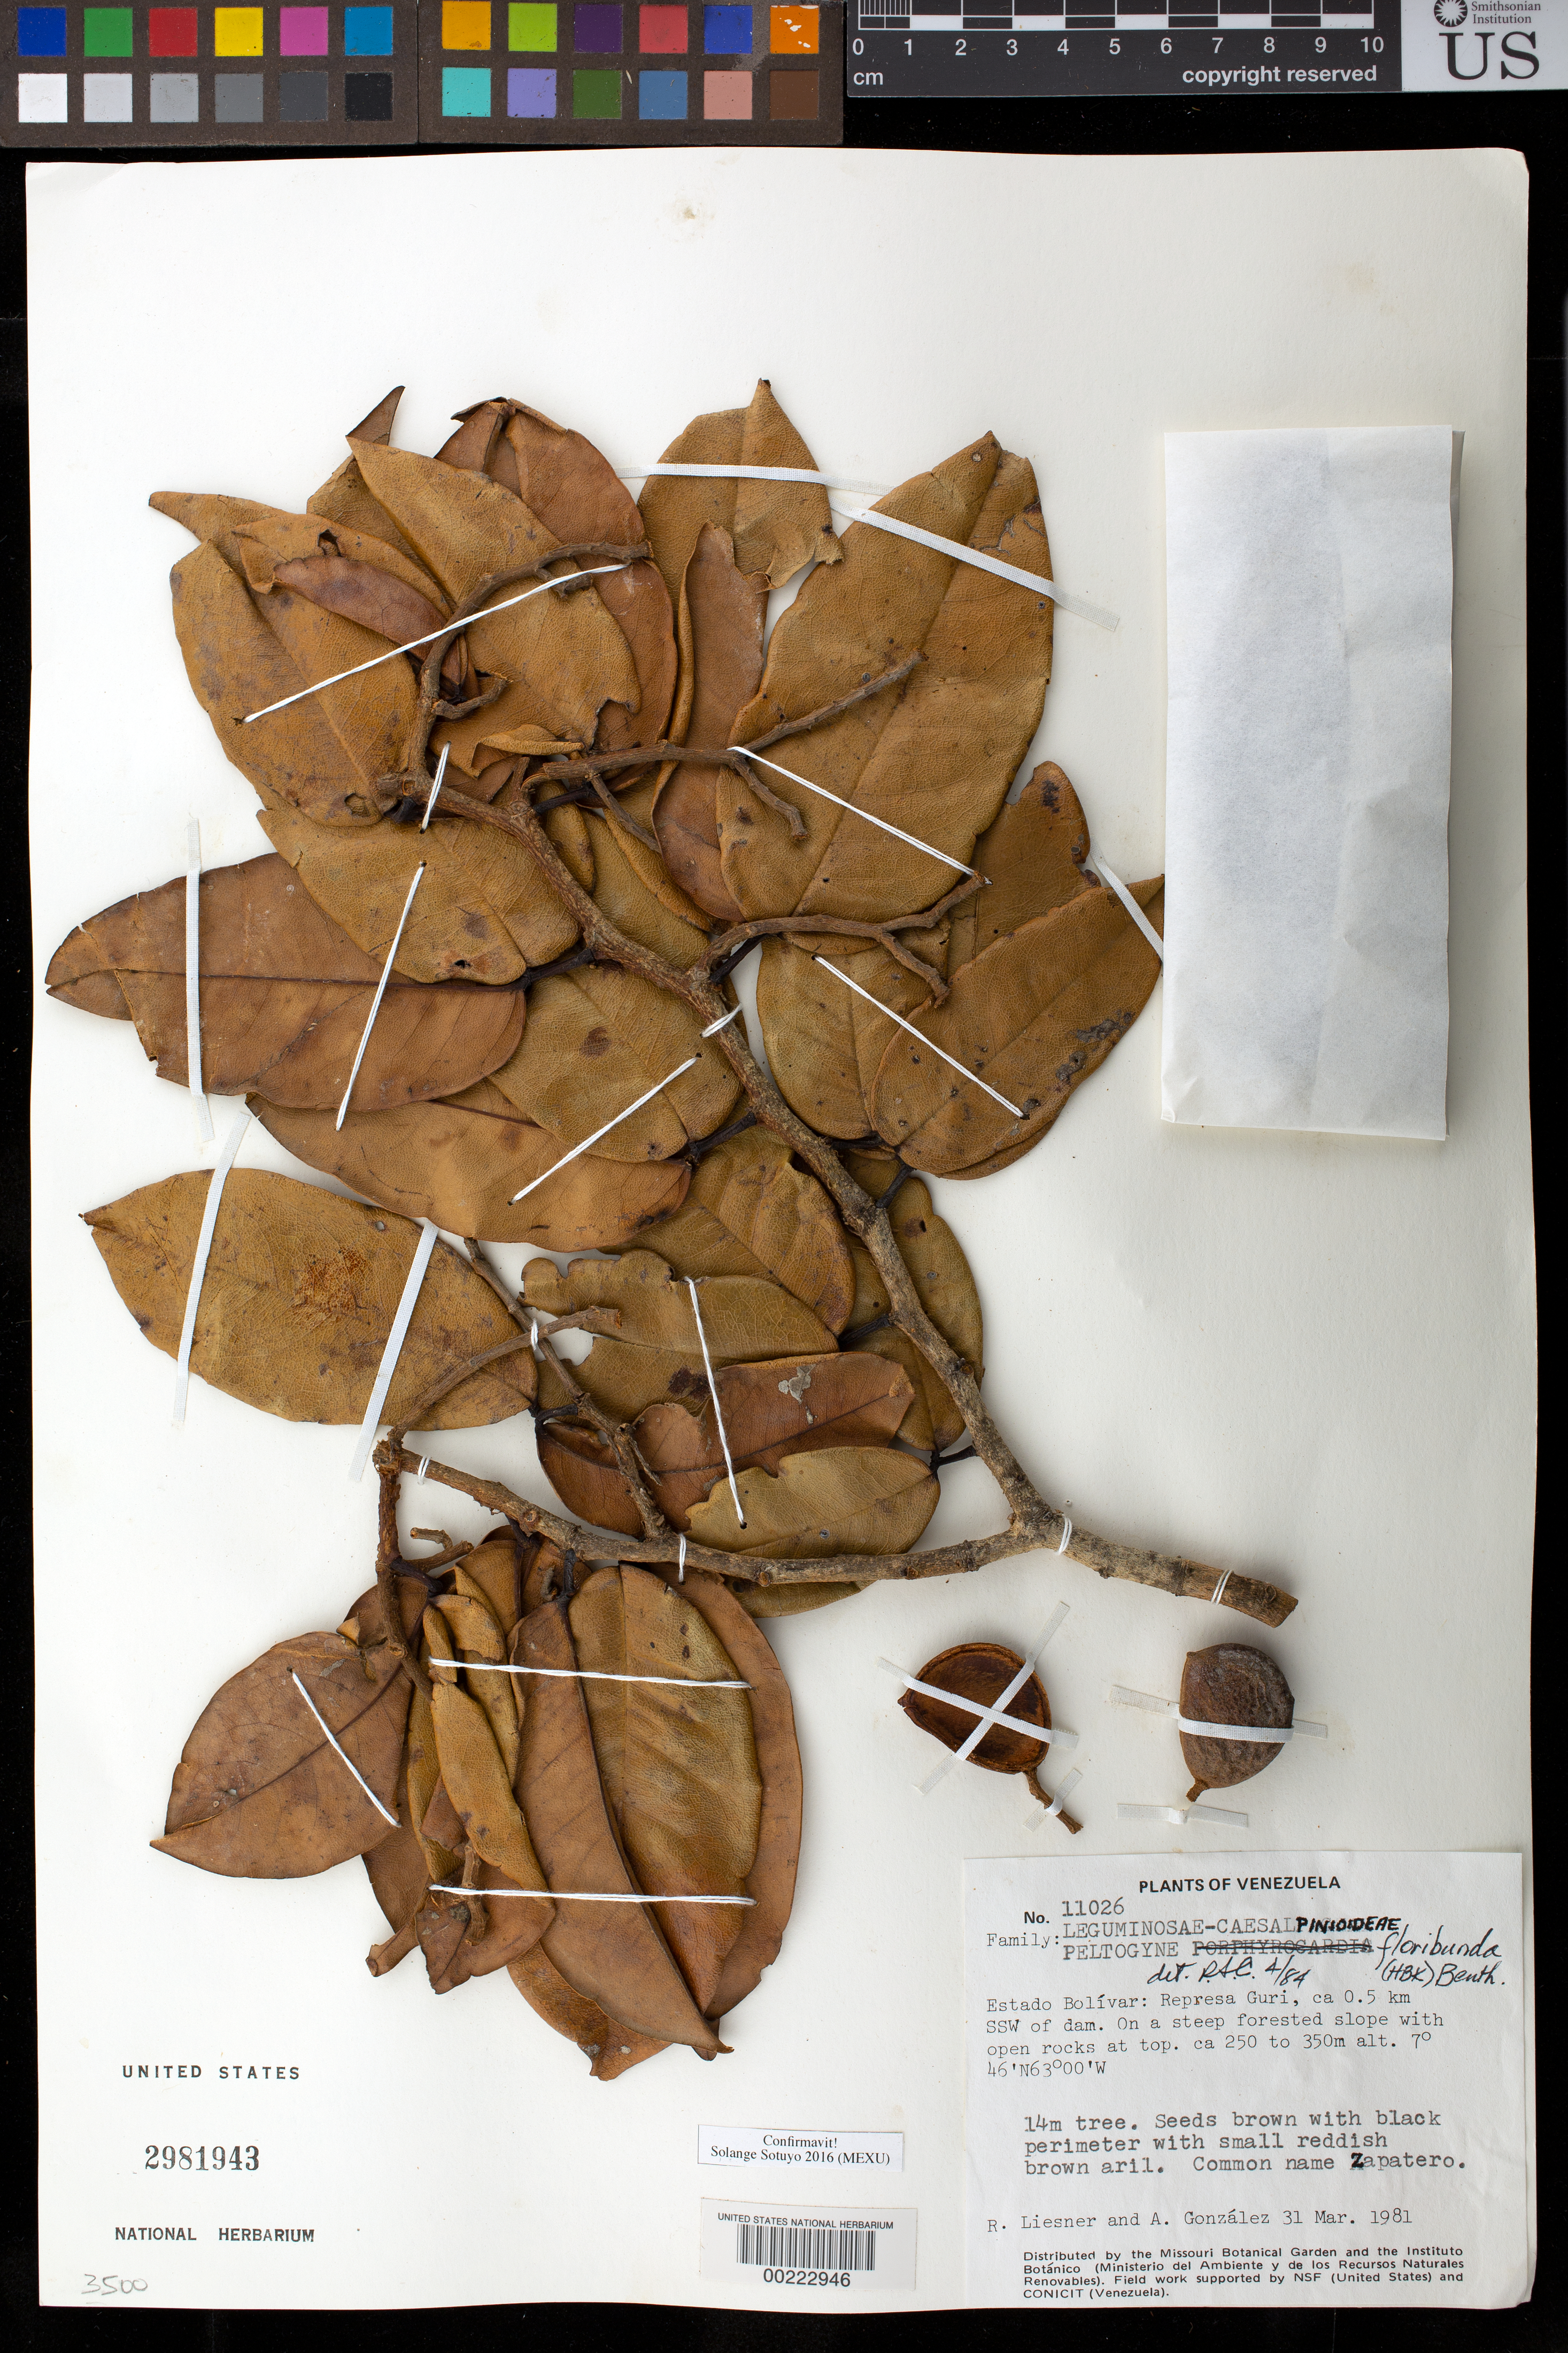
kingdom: Plantae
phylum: Tracheophyta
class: Magnoliopsida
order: Fabales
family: Fabaceae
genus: Peltogyne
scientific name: Peltogyne floribunda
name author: (Kunth) Pittier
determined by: Sotuyo, Solange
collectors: R. L. Liesner & A. C. González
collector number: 11026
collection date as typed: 31 Mar 1981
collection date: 1981-03-31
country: Venezuela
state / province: Bolivar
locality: Represa guri, ca 0.5 km ssw of dam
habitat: On a steep forested slope with open rocks on top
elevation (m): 250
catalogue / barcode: US 2981943